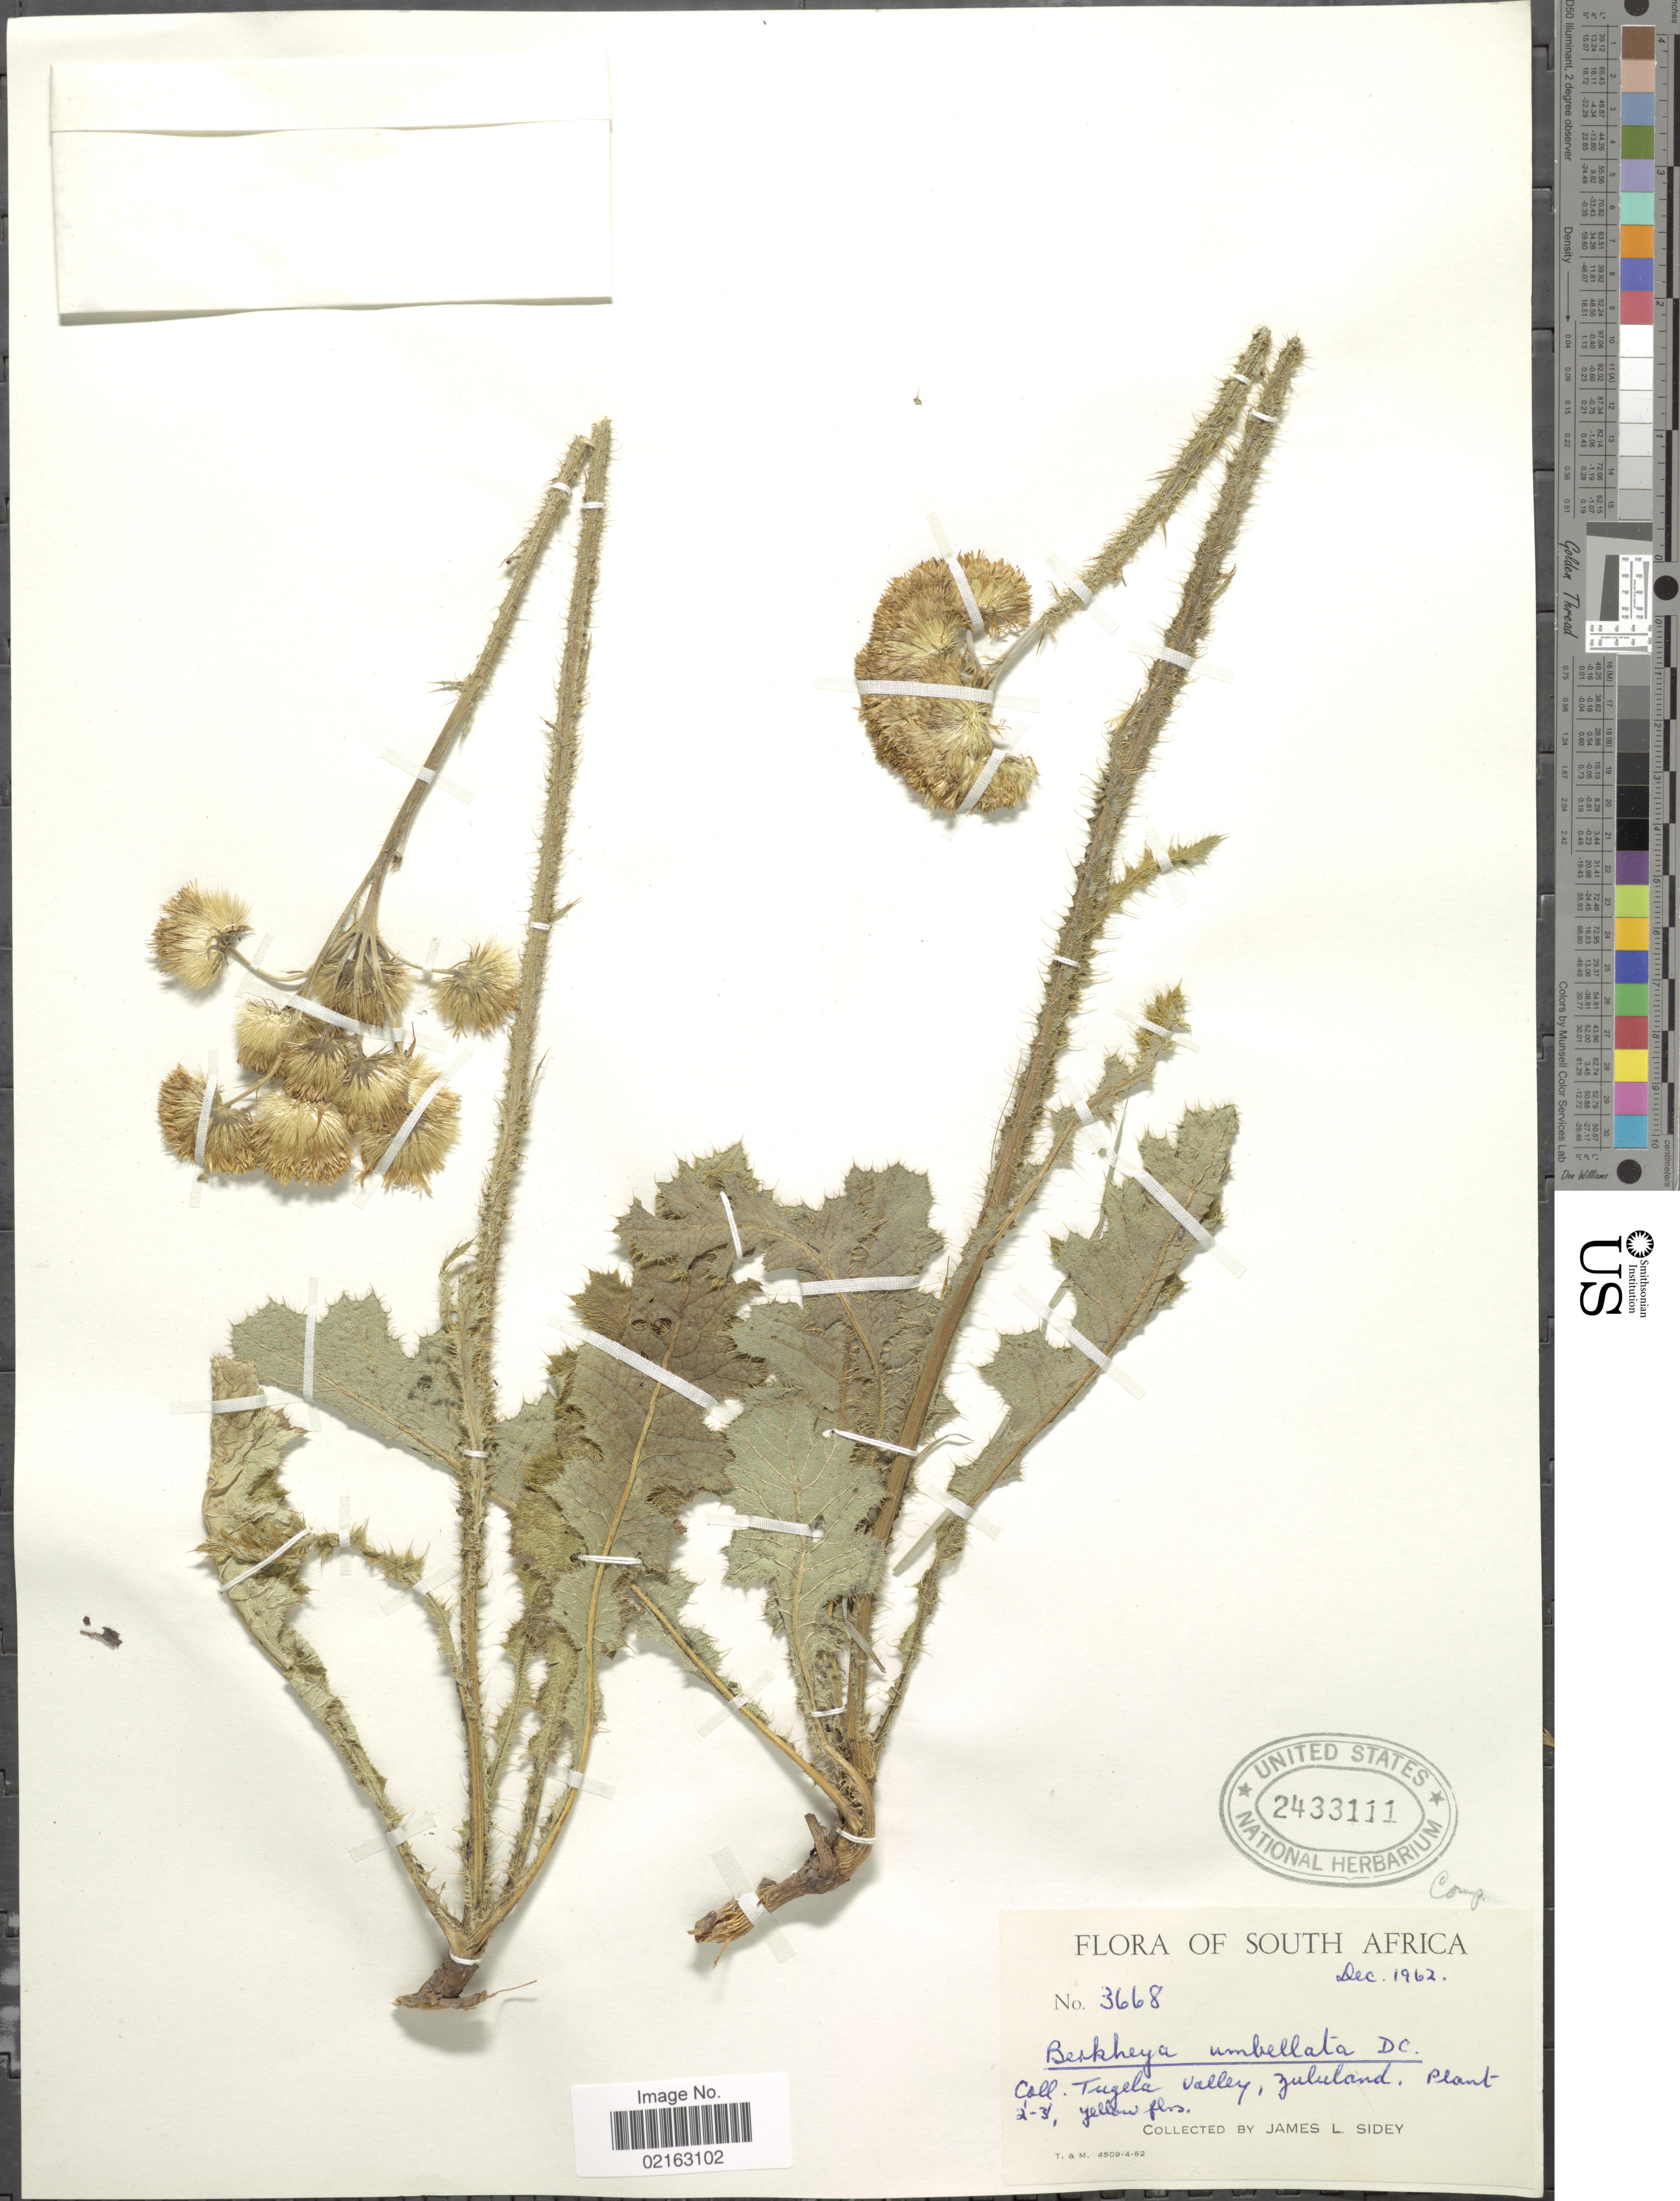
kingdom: Plantae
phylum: Tracheophyta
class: Magnoliopsida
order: Asterales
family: Asteraceae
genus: Berkheya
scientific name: Berkheya umbellata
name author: DC.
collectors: J. L. Sidey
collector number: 3668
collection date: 1962-12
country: South Africa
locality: Tugela Valley, Zululand.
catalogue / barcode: US 2433111